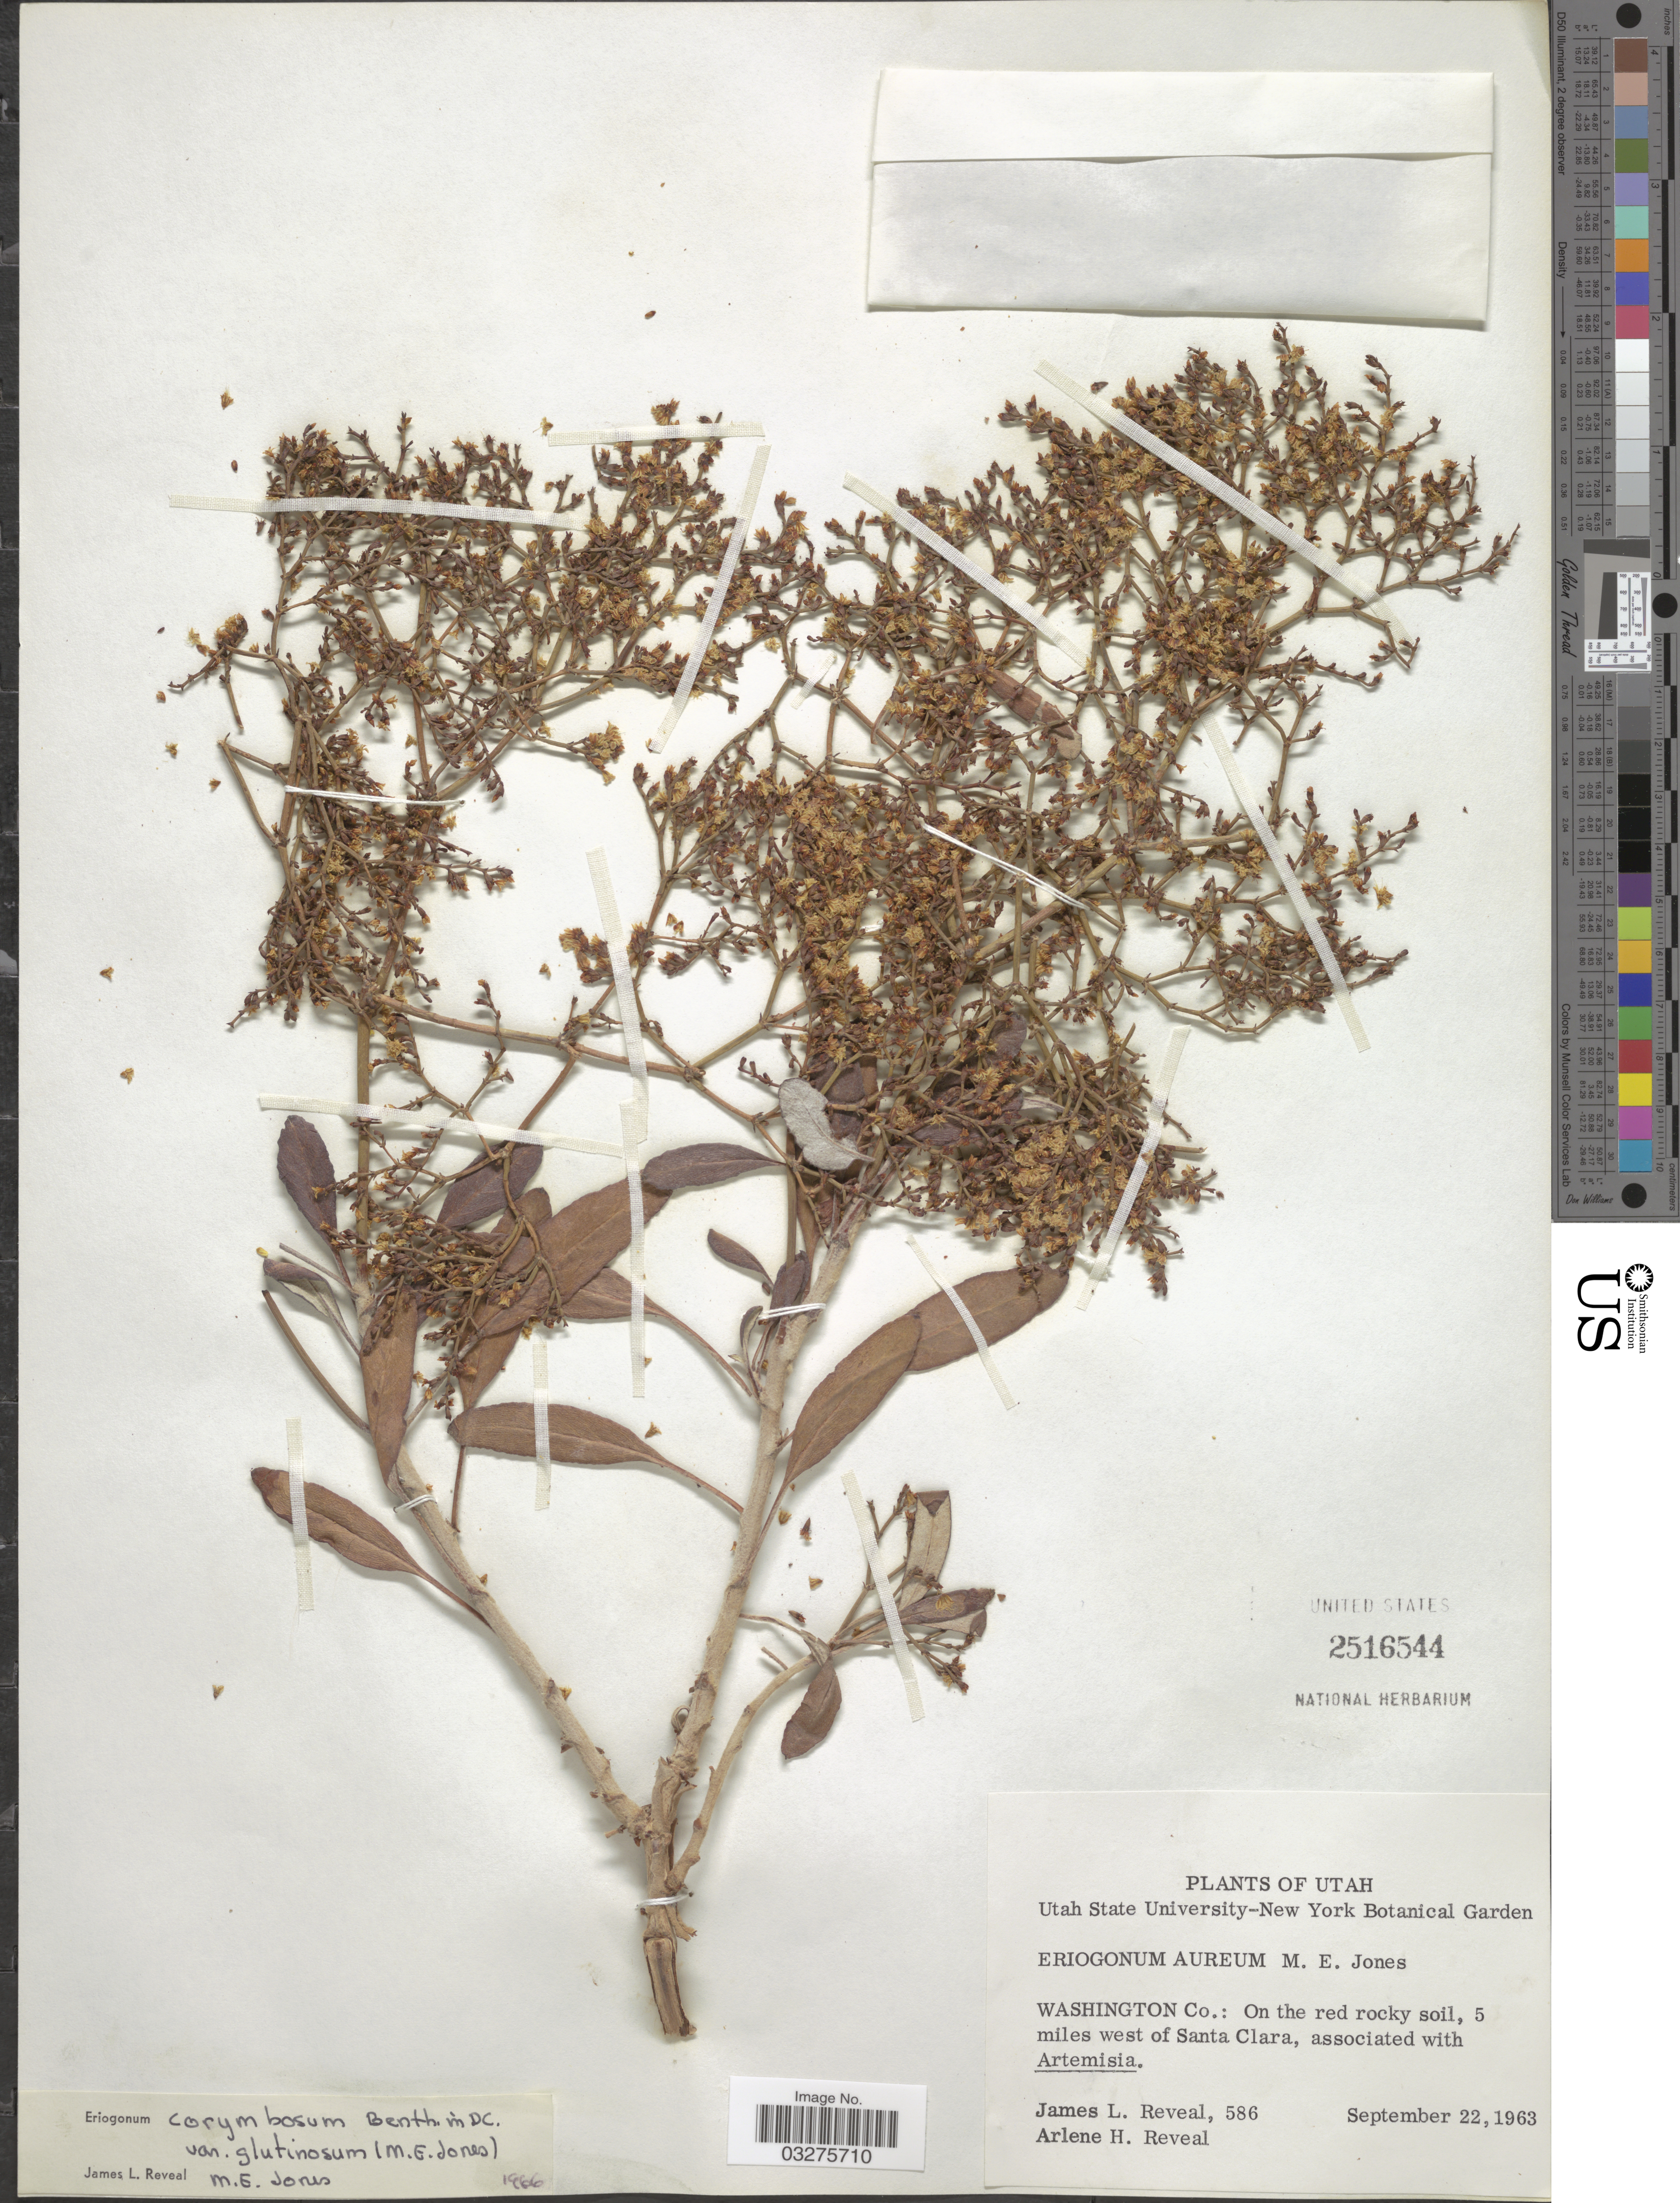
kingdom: Plantae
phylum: Tracheophyta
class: Magnoliopsida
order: Caryophyllales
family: Polygonaceae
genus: Eriogonum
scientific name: Eriogonum corymbosum var. matthewsiae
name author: Reveal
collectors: J. L. Reveal & A. H. Reveal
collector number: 586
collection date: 1963-09-22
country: United States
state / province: Utah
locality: Washington Co.: On the red rocky soil, 5 miles west of Santa Clara.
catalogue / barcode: US 2516544